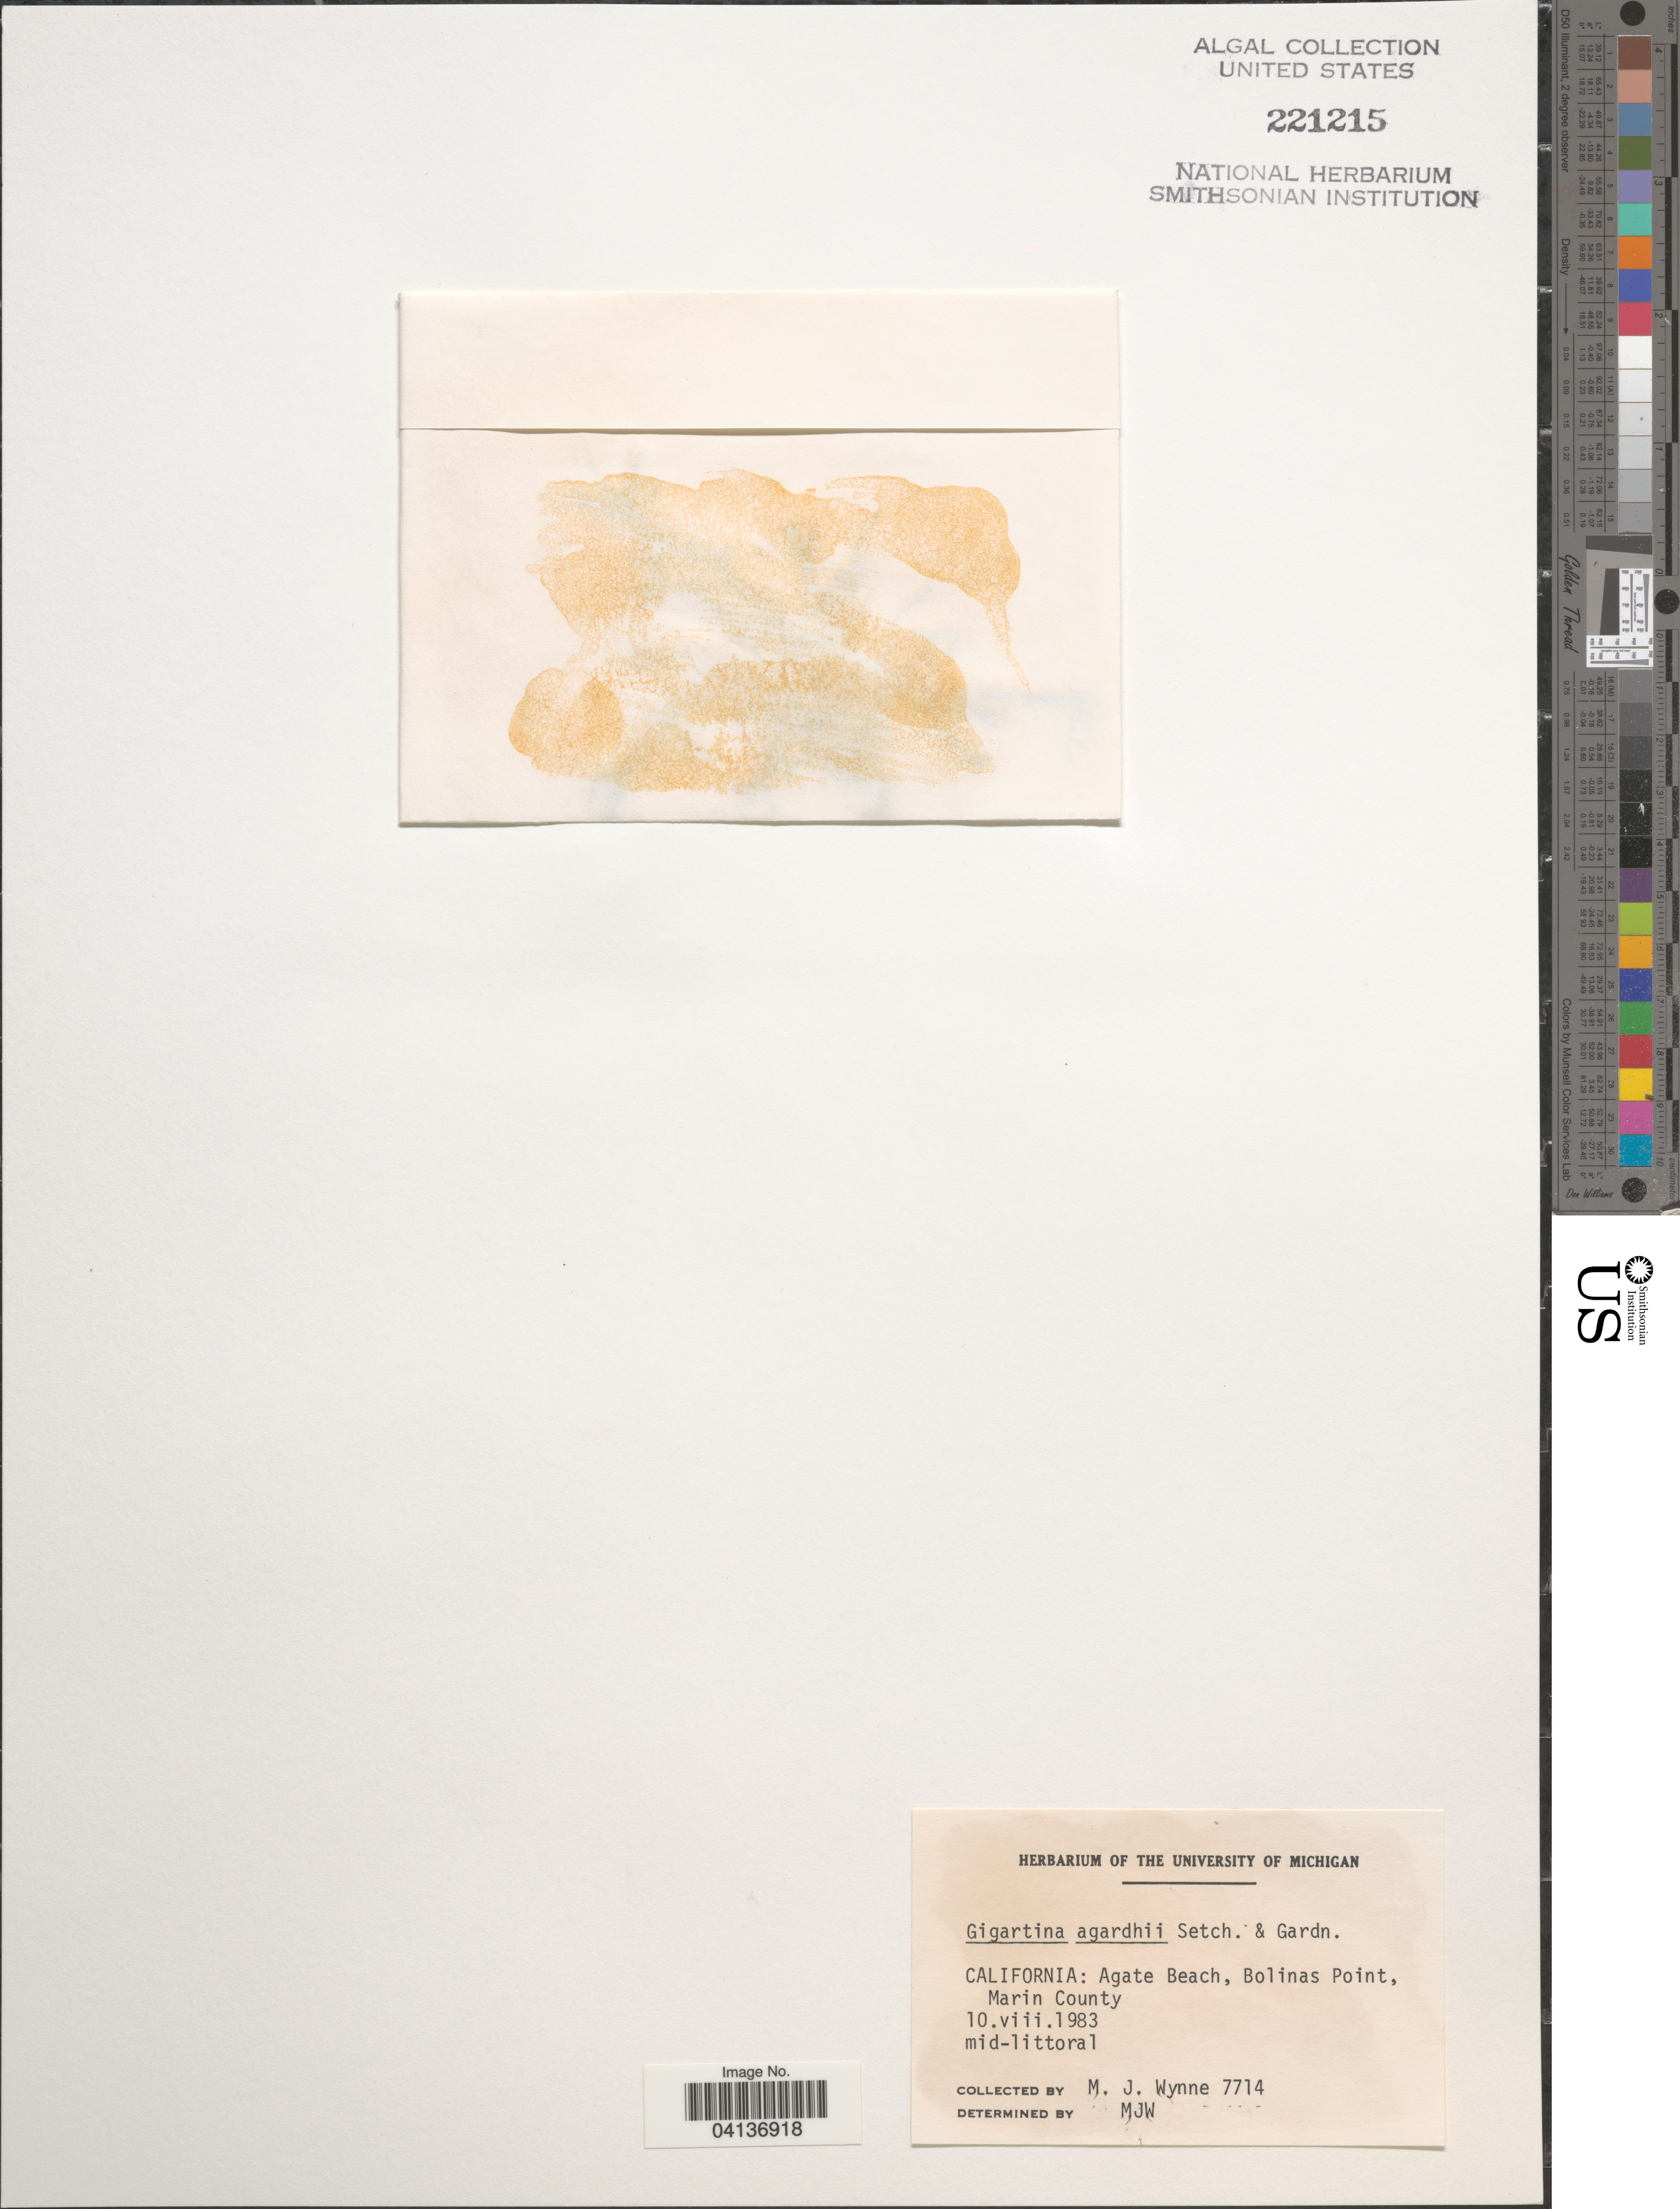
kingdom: Plantae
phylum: Rhodophyta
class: Florideophyceae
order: Gigartinales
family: Phyllophoraceae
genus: Mastocarpus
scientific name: Mastocarpus agardhii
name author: (Setchell & N.L. Gardner) S.C. Lindstrom et al.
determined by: Algae name updating Project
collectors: M.J. Wynne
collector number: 7714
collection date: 1983-08-10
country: United States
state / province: California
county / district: Marin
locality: Agate Beach, Bolinas Point, Marin County. Mid-littoral.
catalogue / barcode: US 221215